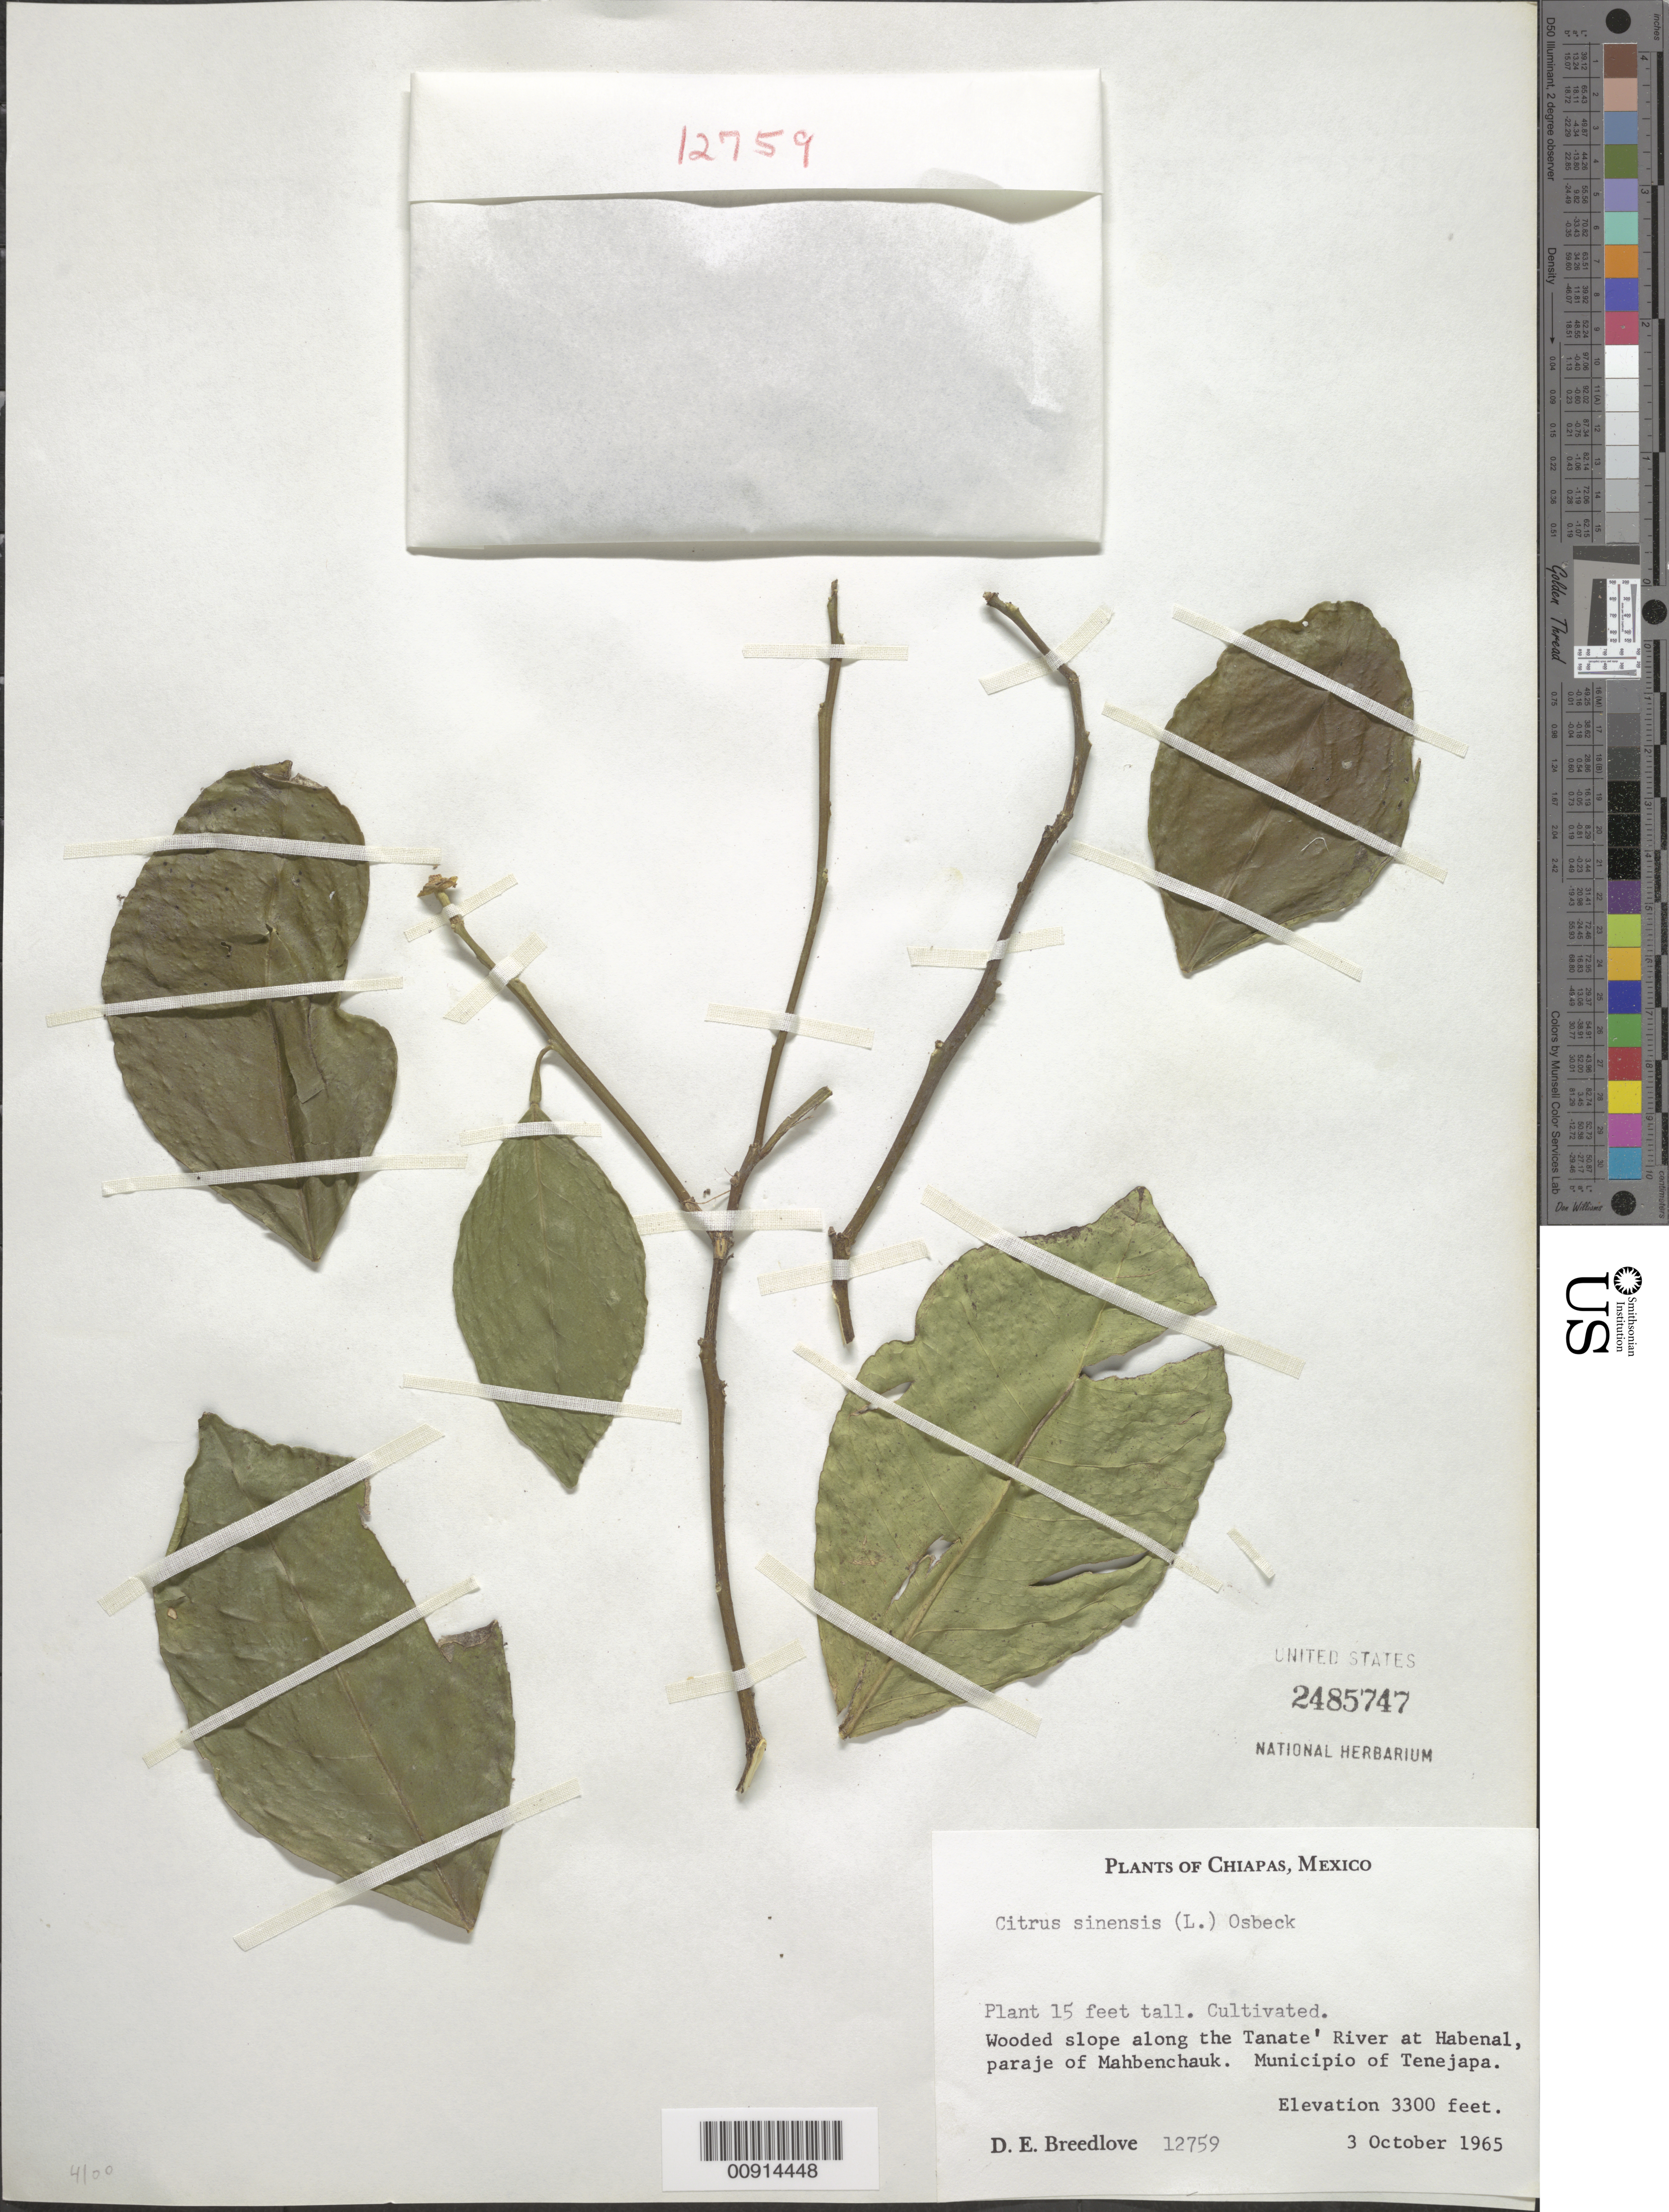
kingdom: Plantae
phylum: Tracheophyta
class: Magnoliopsida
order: Sapindales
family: Rutaceae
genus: Citrus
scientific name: Citrus x sinensis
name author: (L.) Osbeck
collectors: D. E. Breedlove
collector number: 12759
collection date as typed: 03 Oct 1965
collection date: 1965-10-03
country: Mexico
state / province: Chiapas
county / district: Tenejapa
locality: Along the Tanate' River at Habenal, paraje of Mahbenchauk. Municipio de Tenejapa, Chiapas.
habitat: Wooded slope along River.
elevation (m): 1006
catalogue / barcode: US 2485747